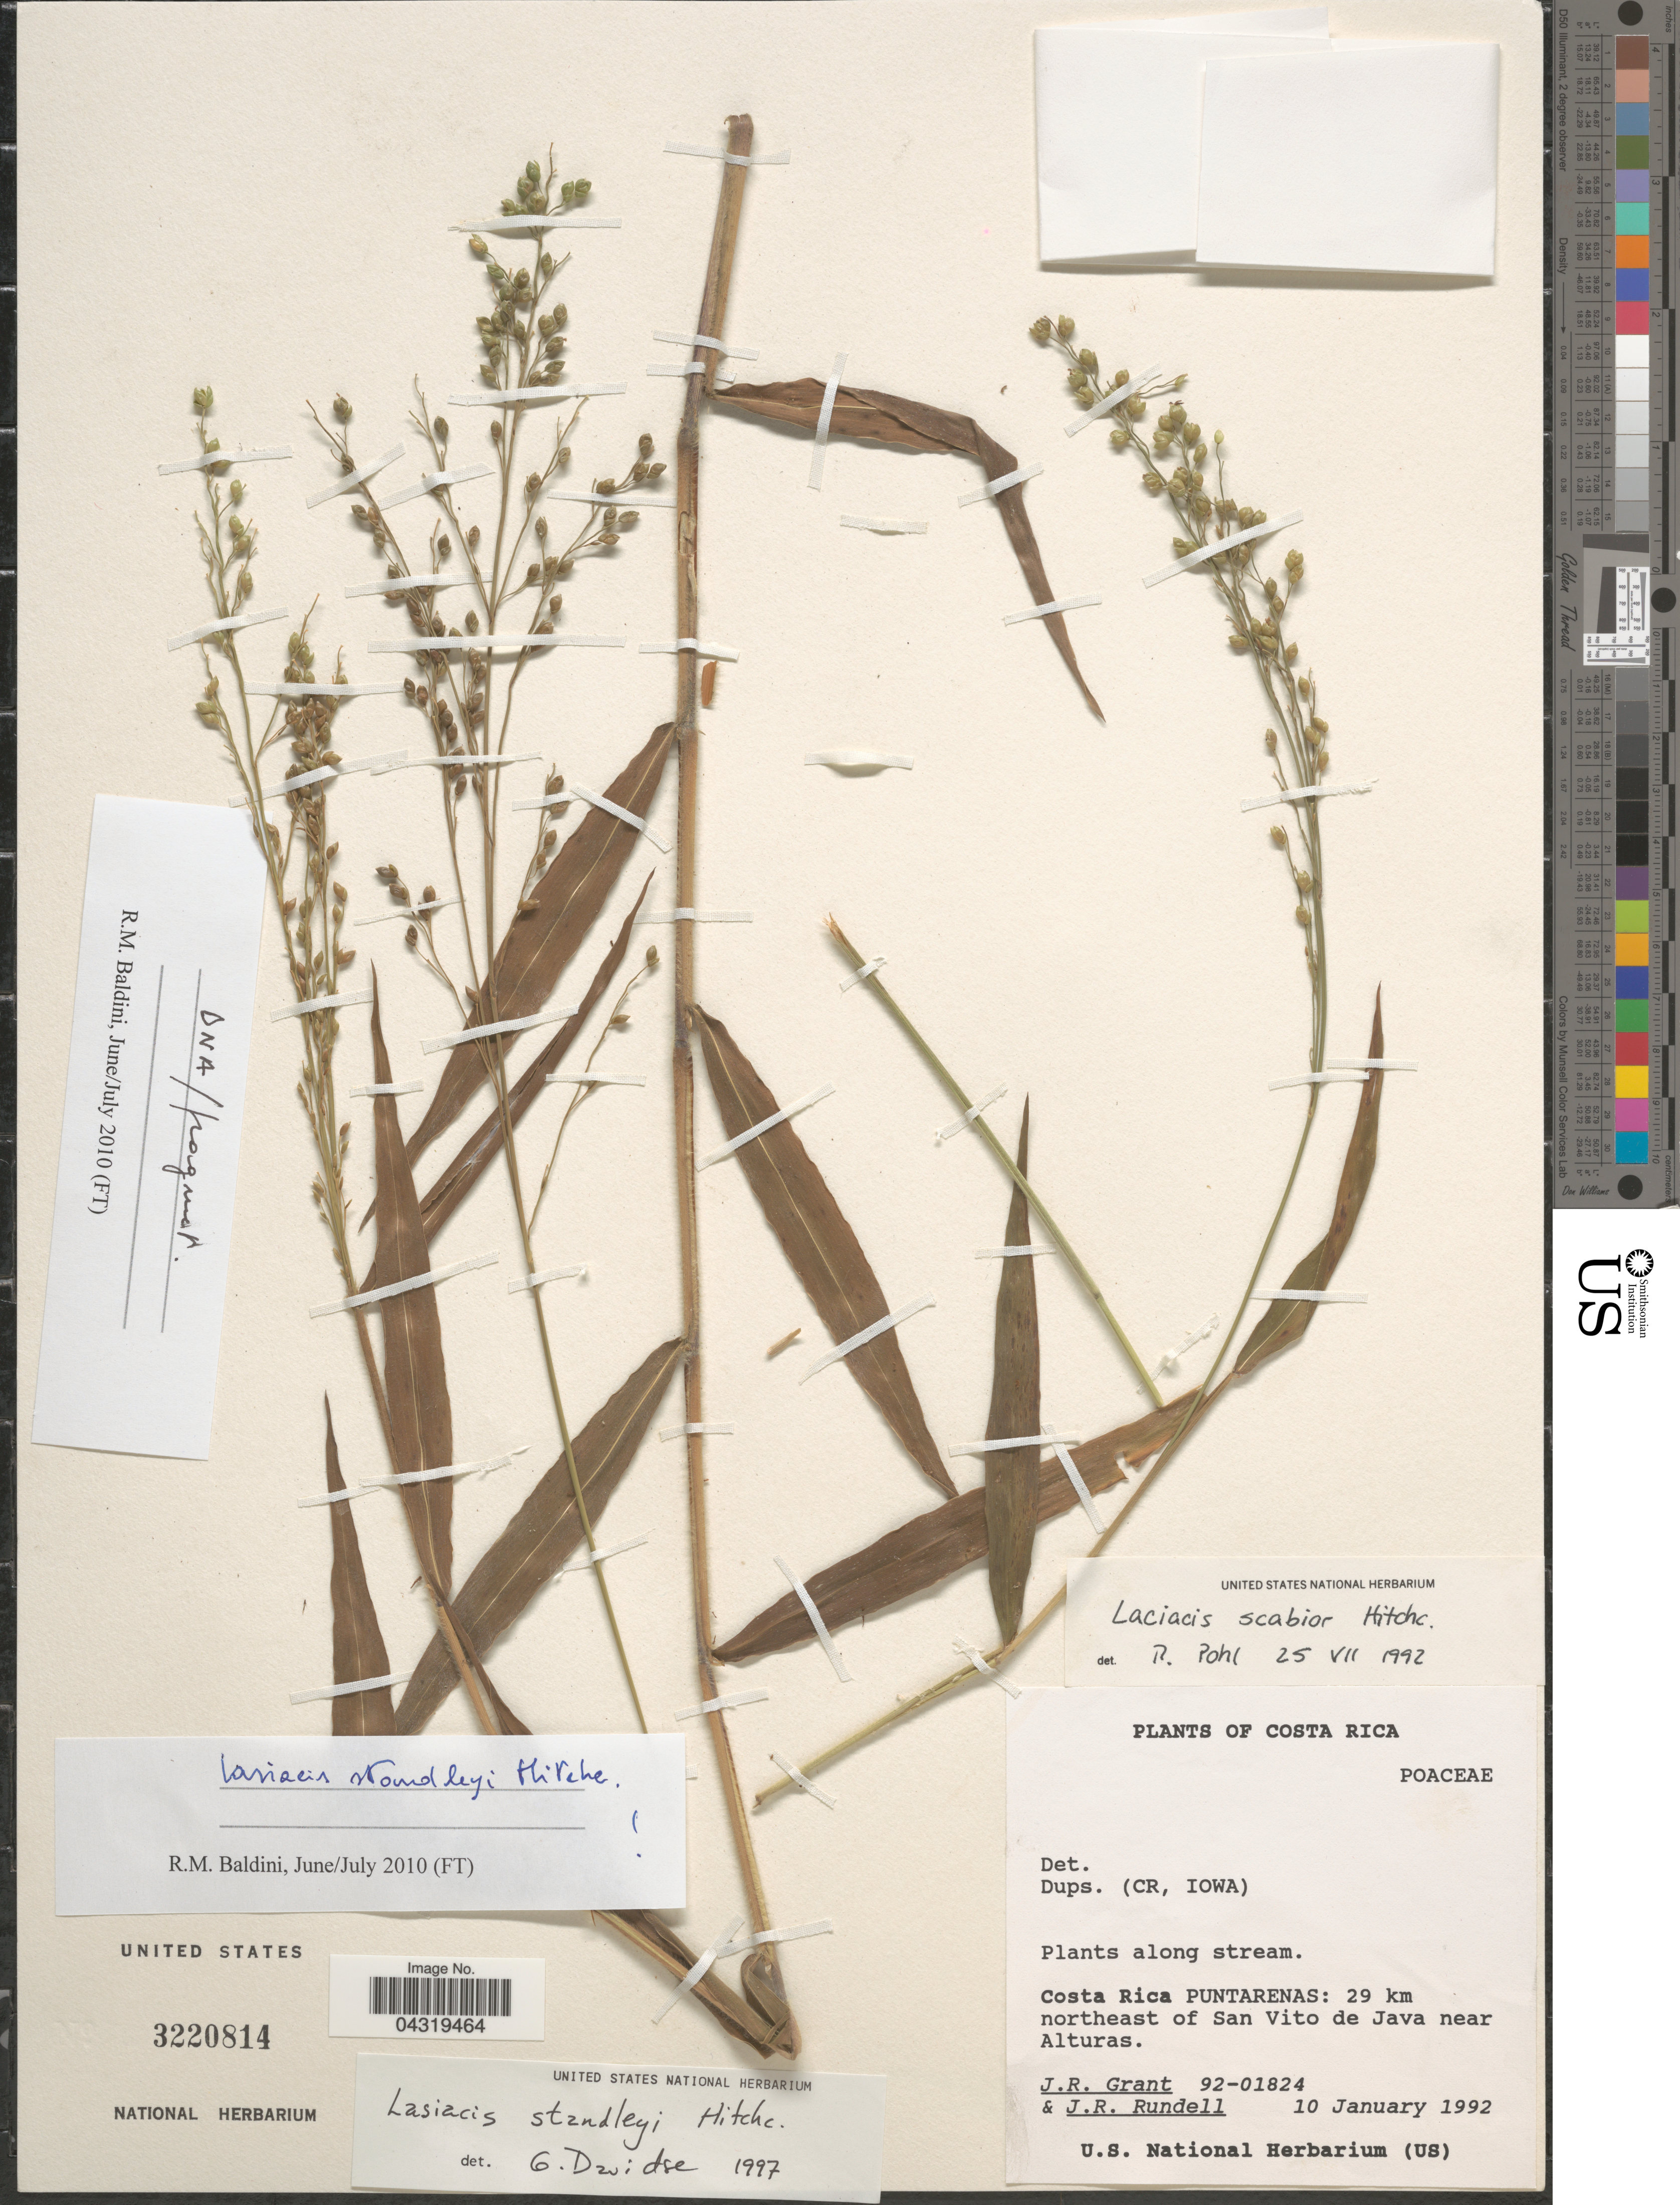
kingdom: Plantae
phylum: Tracheophyta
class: Liliopsida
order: Poales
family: Poaceae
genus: Lasiacis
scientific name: Lasiacis standleyi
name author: Hitchc.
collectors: J. Grant & J. R. Rundell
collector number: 92-01824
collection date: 1992-01-10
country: Costa Rica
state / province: Puntarenas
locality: Along stream. 29 km northeast of San Vito de Java near Alturas.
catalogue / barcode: US 3220814